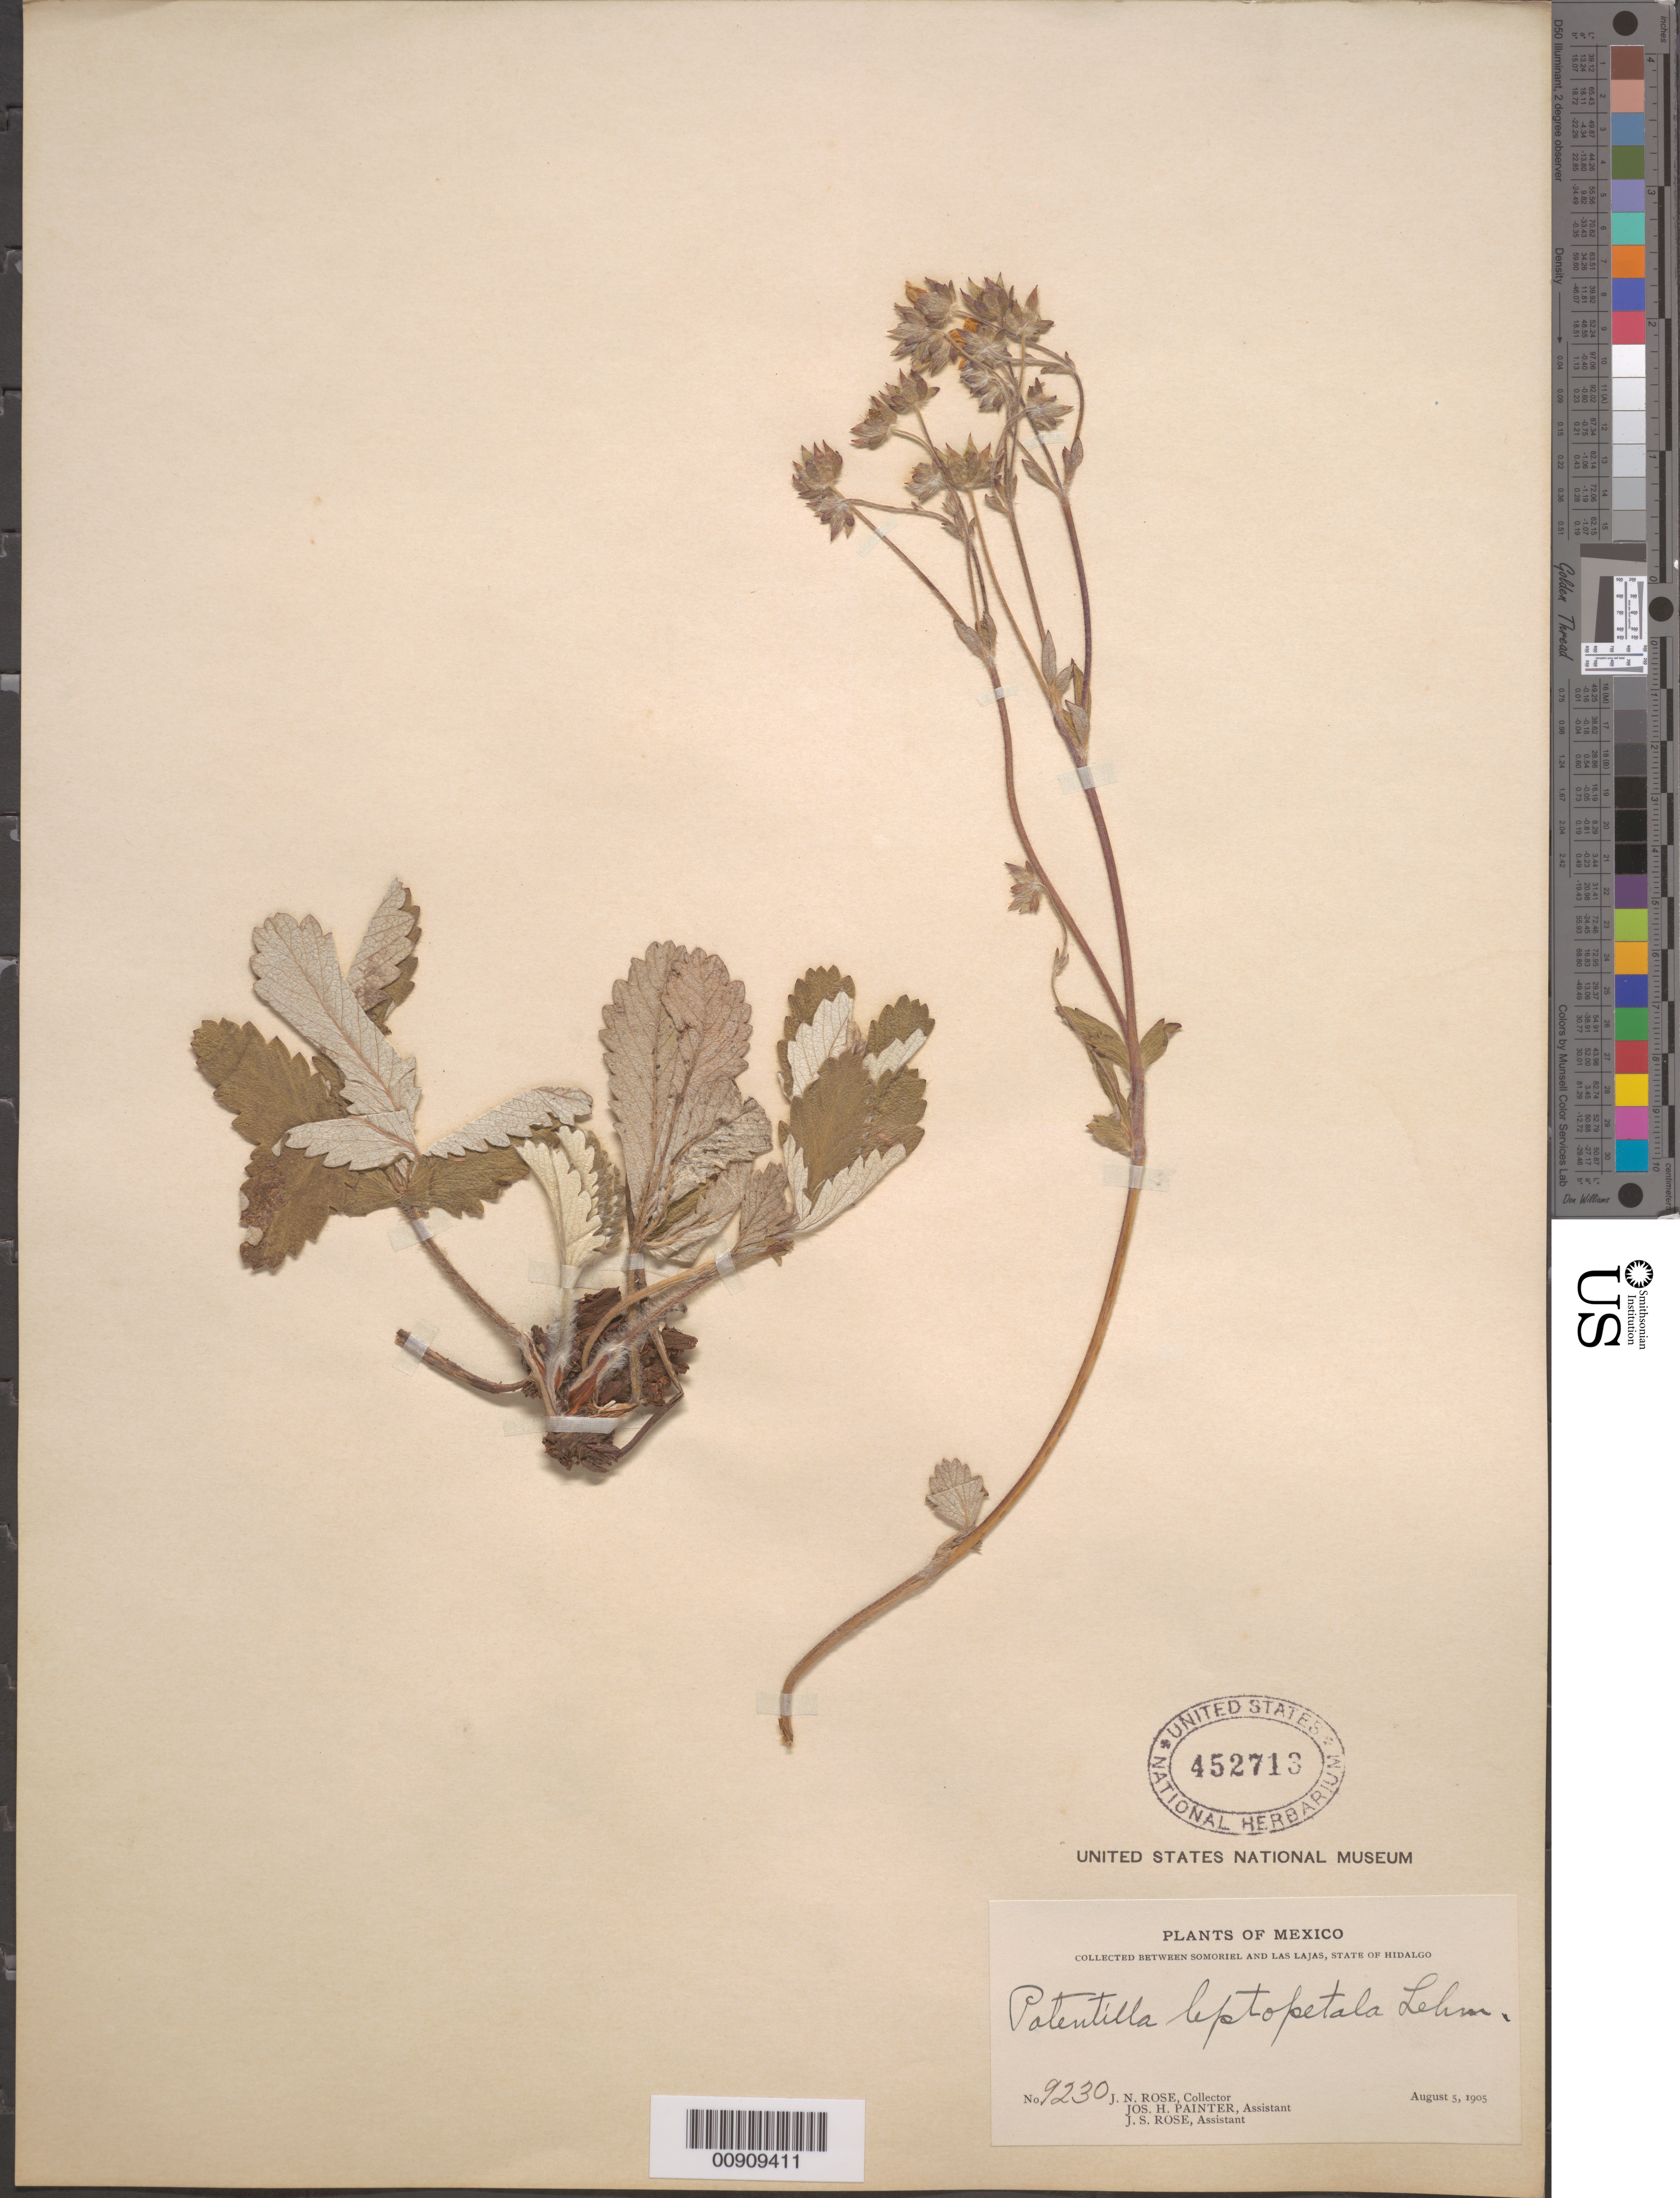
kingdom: Plantae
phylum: Tracheophyta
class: Magnoliopsida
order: Rosales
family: Rosaceae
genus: Potentilla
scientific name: Potentilla leptopetala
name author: Lehm.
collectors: J. N. Rose, J. H. Painter & J. S. Rose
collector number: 9230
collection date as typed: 05 Aug 1905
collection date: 1905-08-05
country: Mexico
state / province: Hidalgo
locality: Between Somoriel and Las Lajas, State of Hidalgo.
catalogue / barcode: US 452713